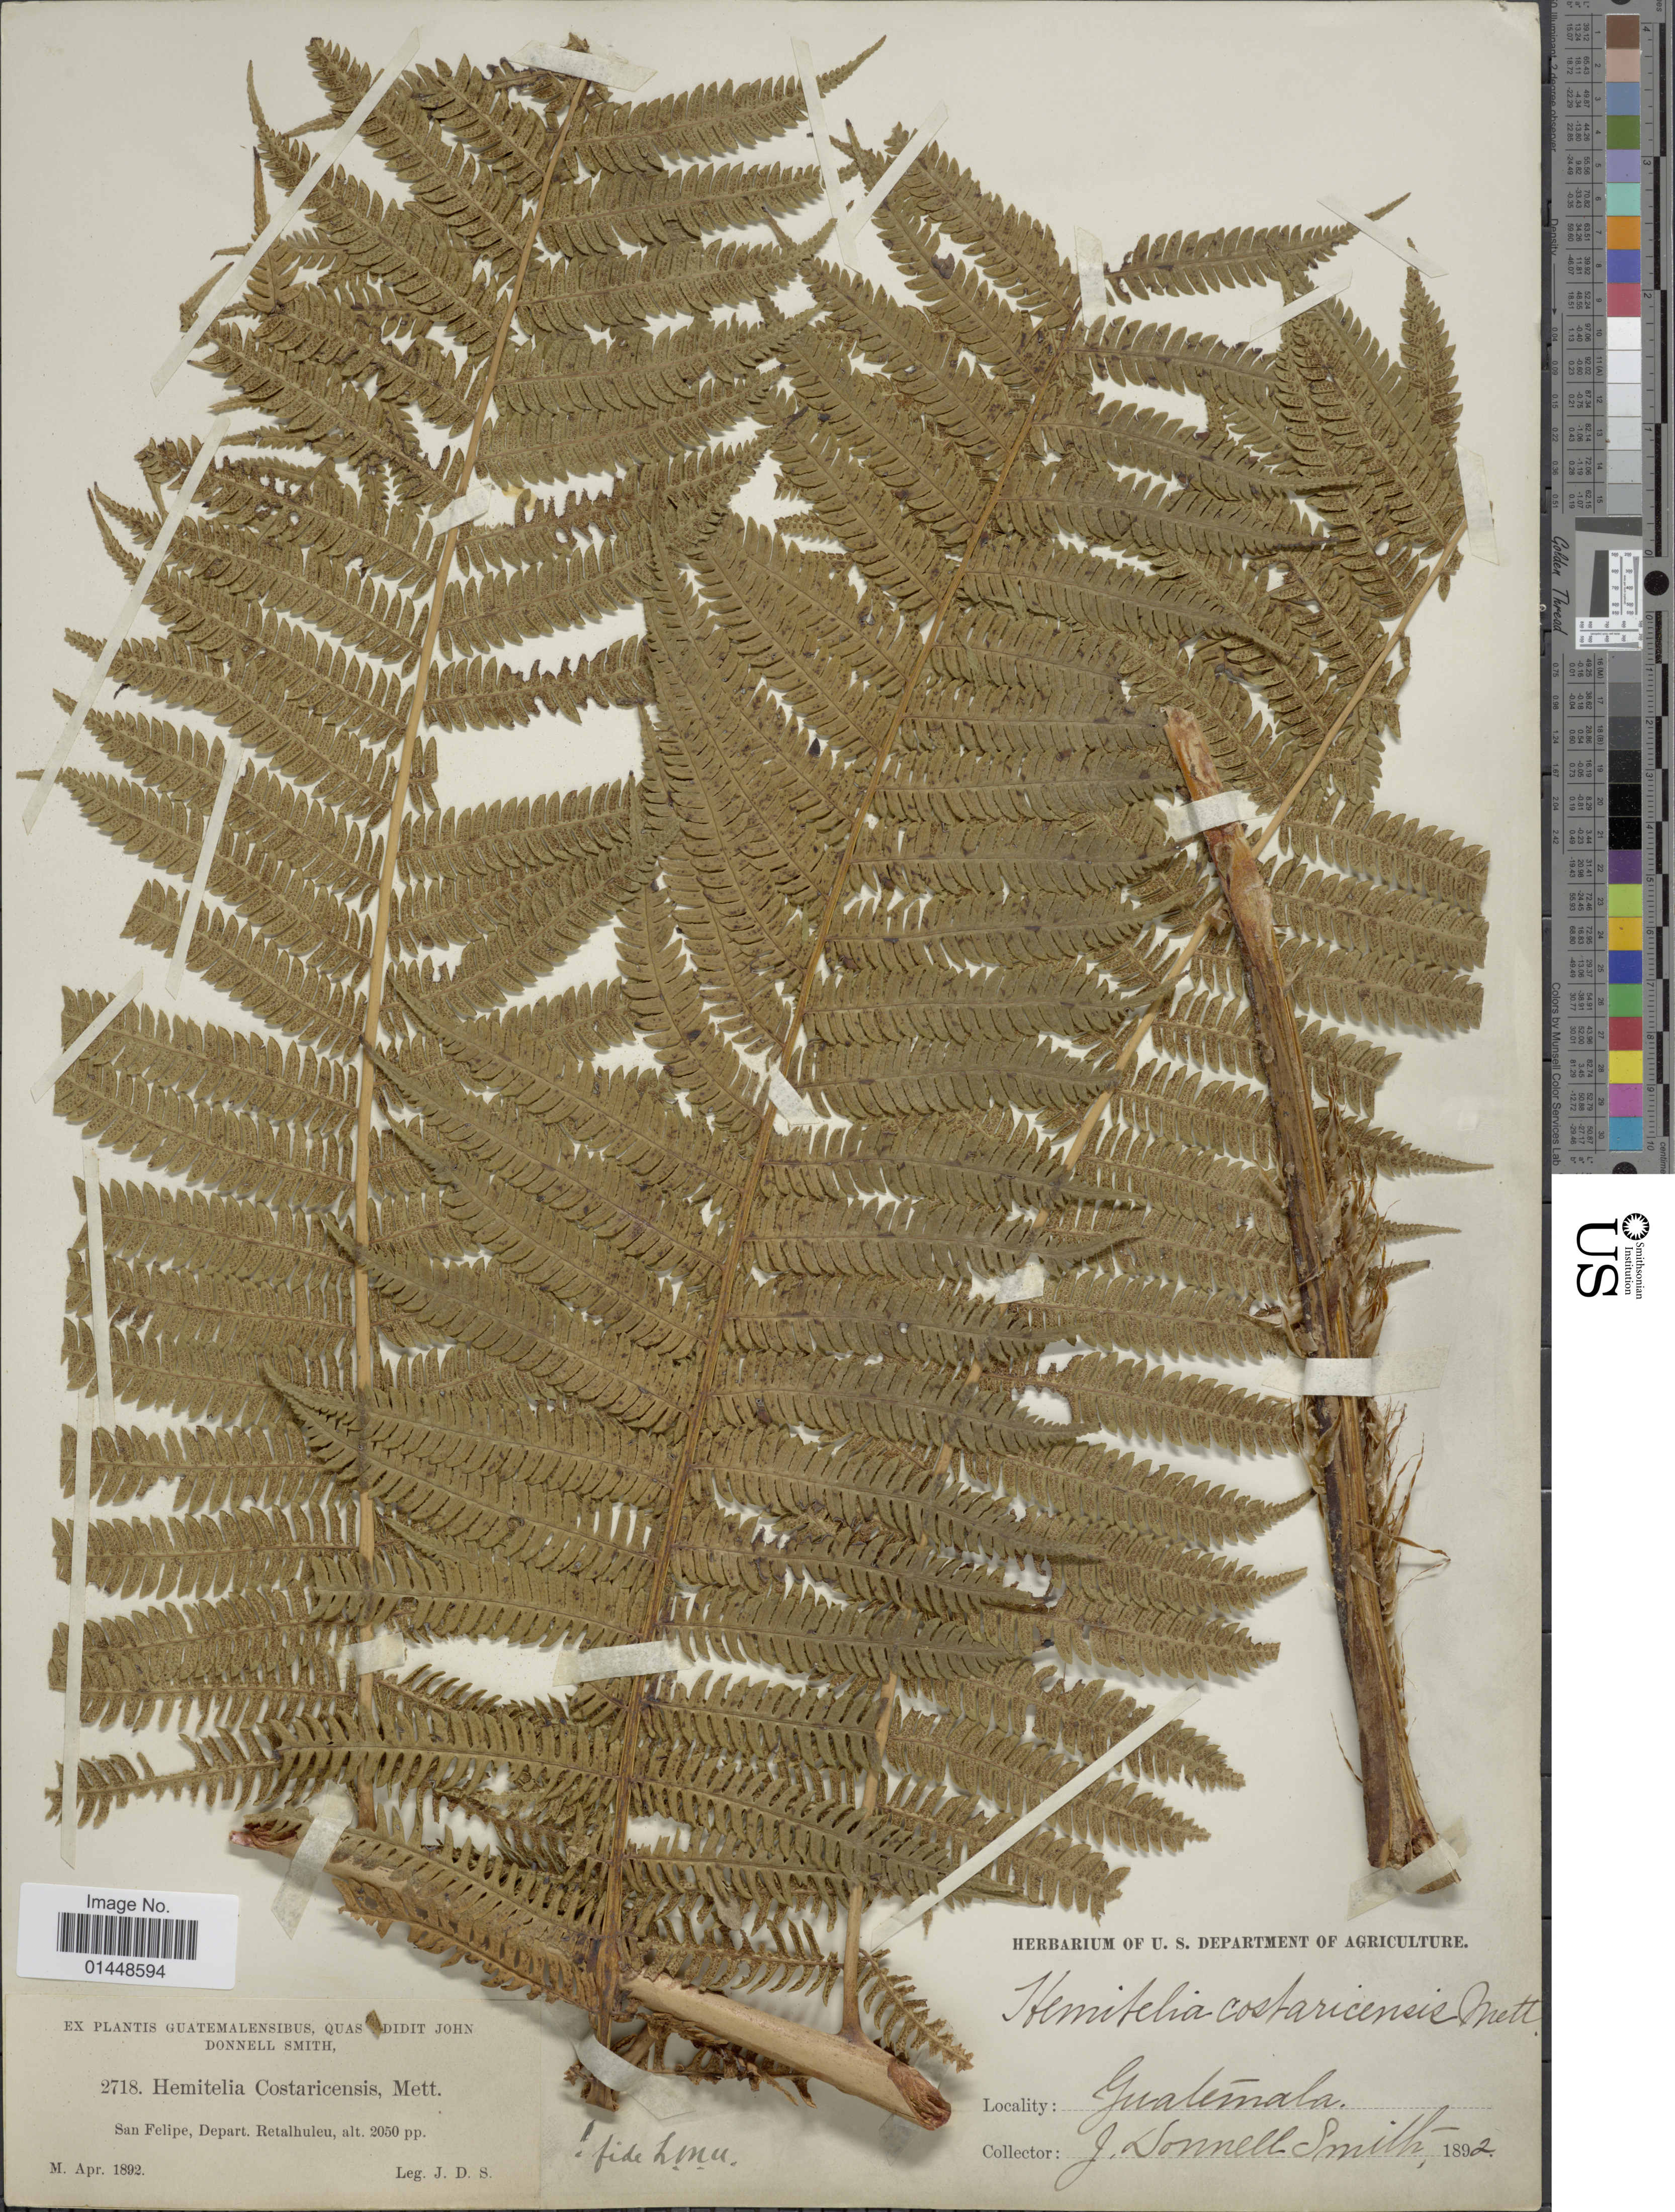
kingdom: Plantae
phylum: Tracheophyta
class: Polypodiopsida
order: Cyatheales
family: Cyatheaceae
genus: Cyathea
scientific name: Cyathea costaricensis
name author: (Kuhn) Domin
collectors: J. Donnell Smith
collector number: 2718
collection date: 1892-04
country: Guatemala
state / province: Retalhuleu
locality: San Felipe, Depart. Retalhuleu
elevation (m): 625